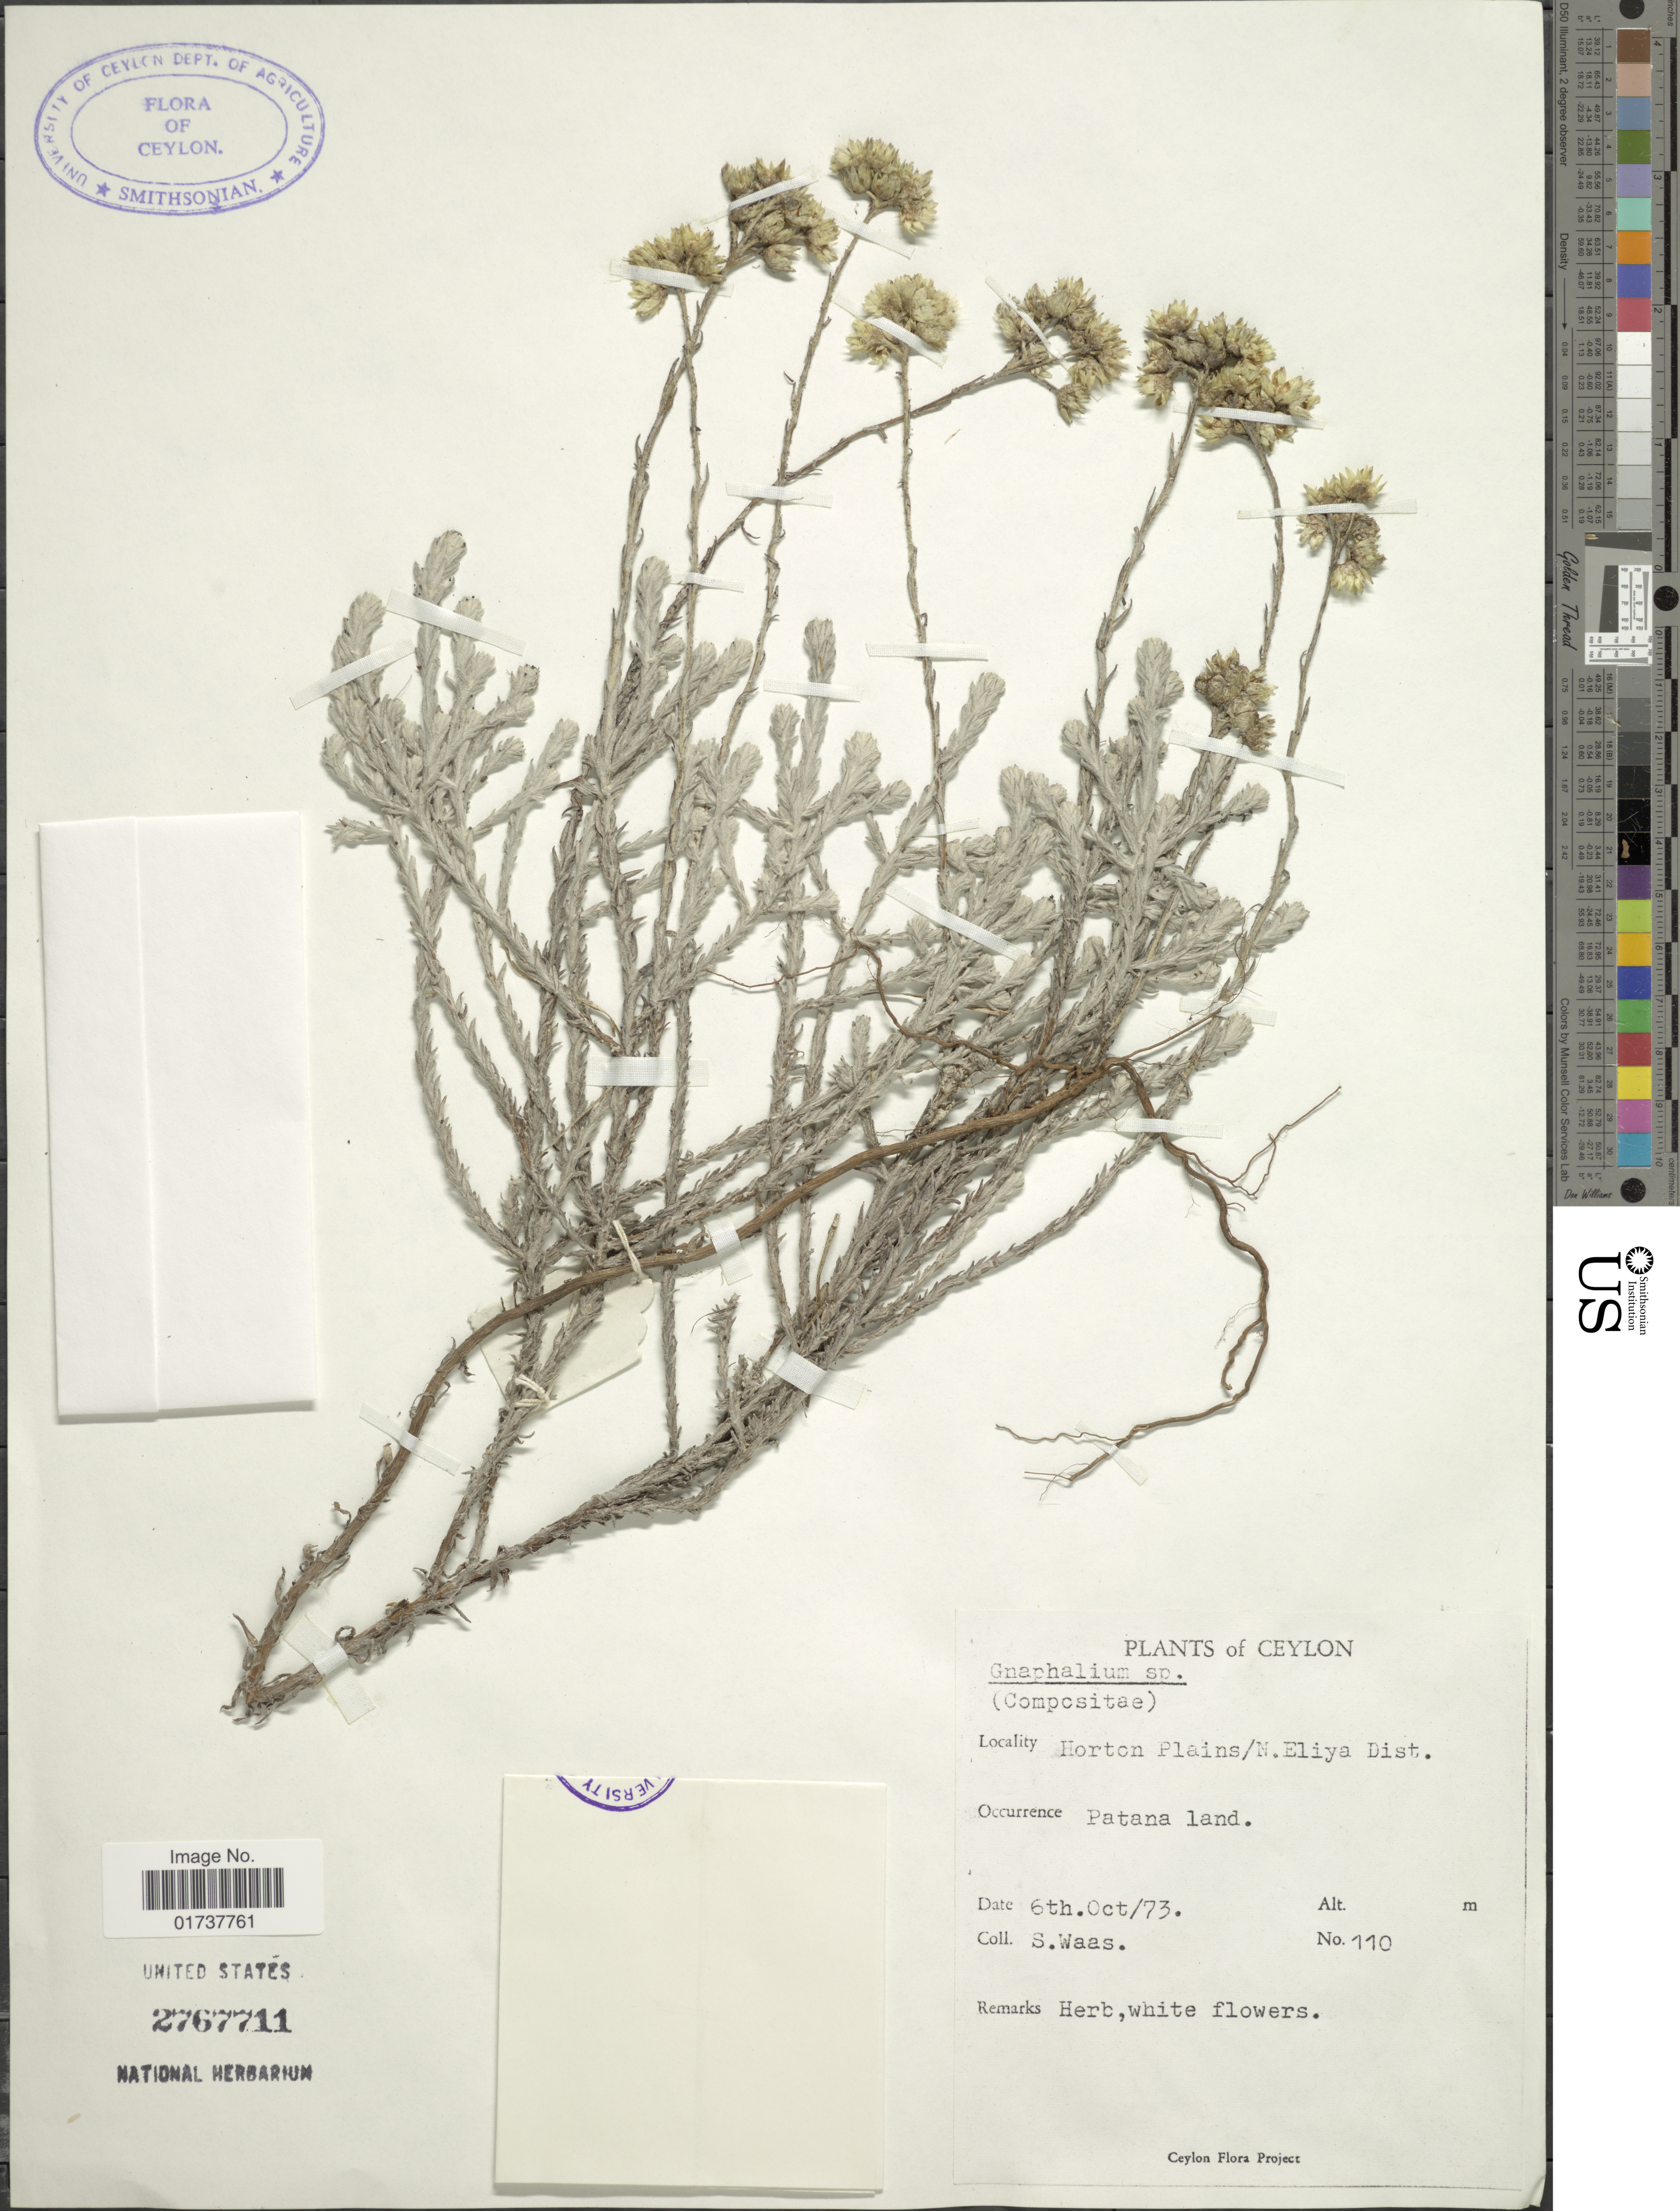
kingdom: Plantae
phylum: Tracheophyta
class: Magnoliopsida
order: Asterales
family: Asteraceae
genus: Gnaphalium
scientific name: Gnaphalium sp.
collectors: S. Waas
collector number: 110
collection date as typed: Transcribed d/m/y: 6/10/73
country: Sri Lanka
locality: Ceylon, Horton Plains/N. Eliya Dist.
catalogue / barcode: US 2767711